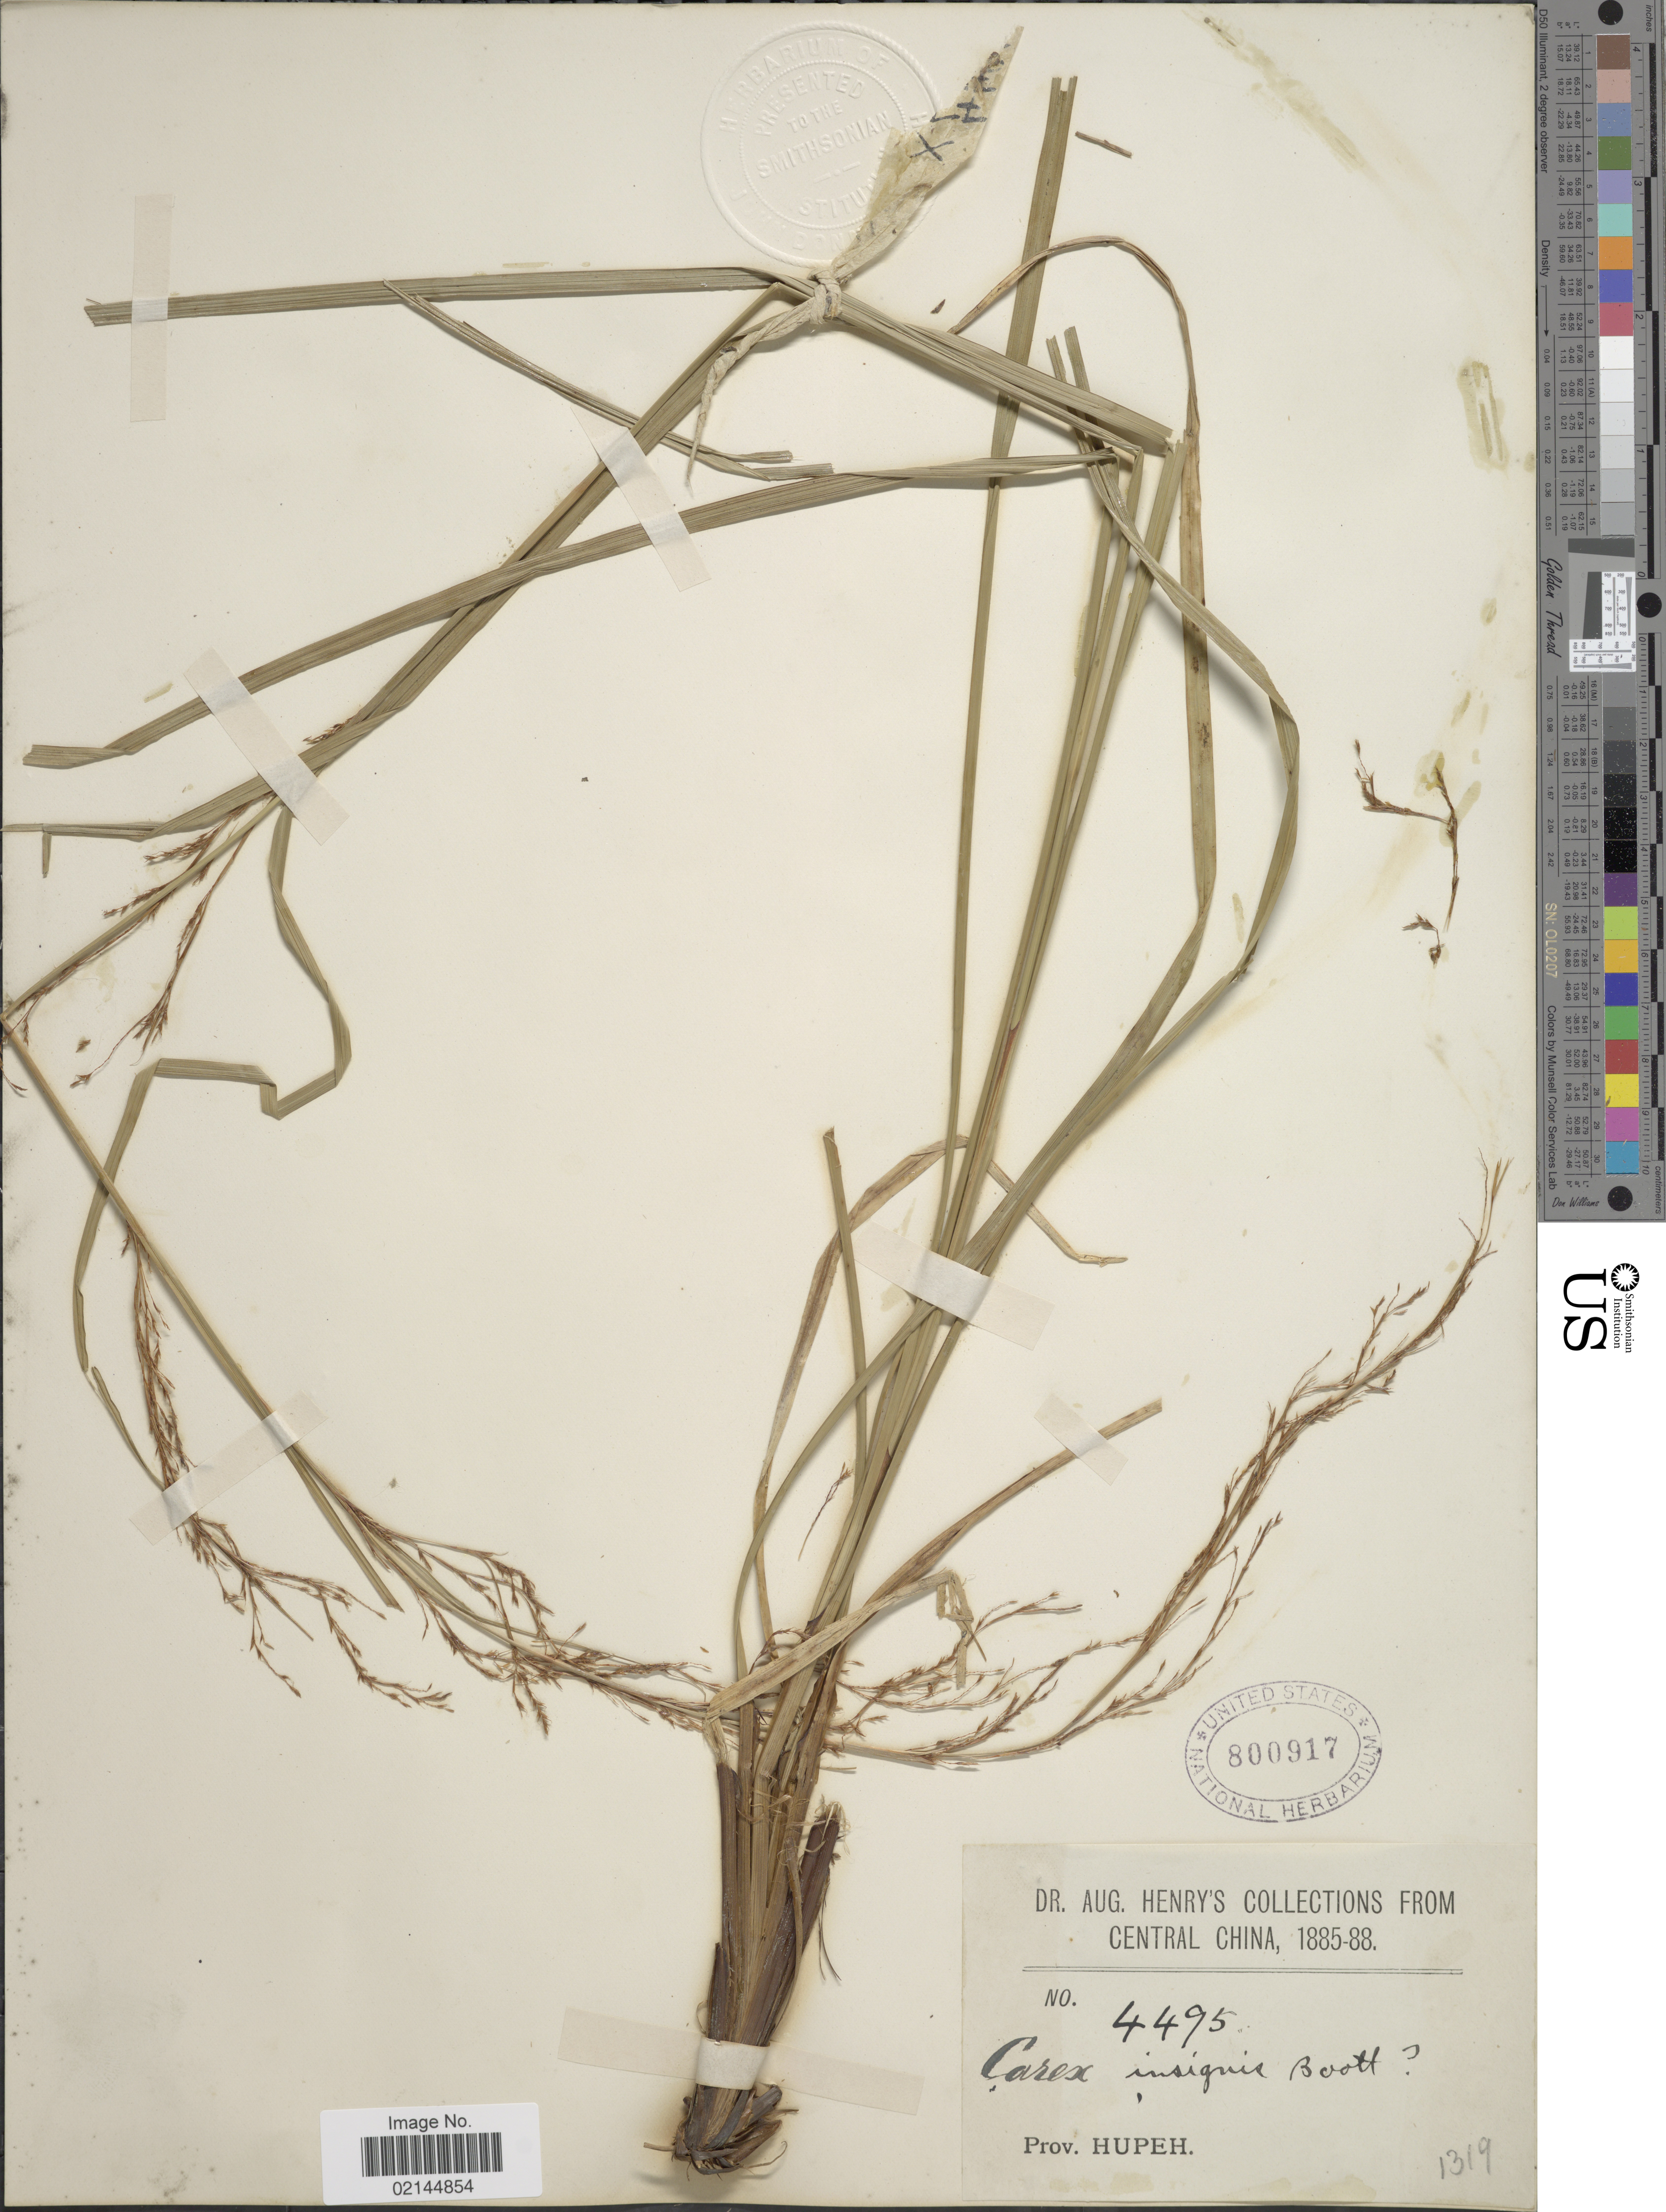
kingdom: Plantae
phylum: Tracheophyta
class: Liliopsida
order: Poales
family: Cyperaceae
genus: Carex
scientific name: Carex insignis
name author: Boott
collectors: A. Henry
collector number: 4495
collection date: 1885/1888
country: China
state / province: Hubei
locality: Central China. Prov. Hupeh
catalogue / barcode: US 800917